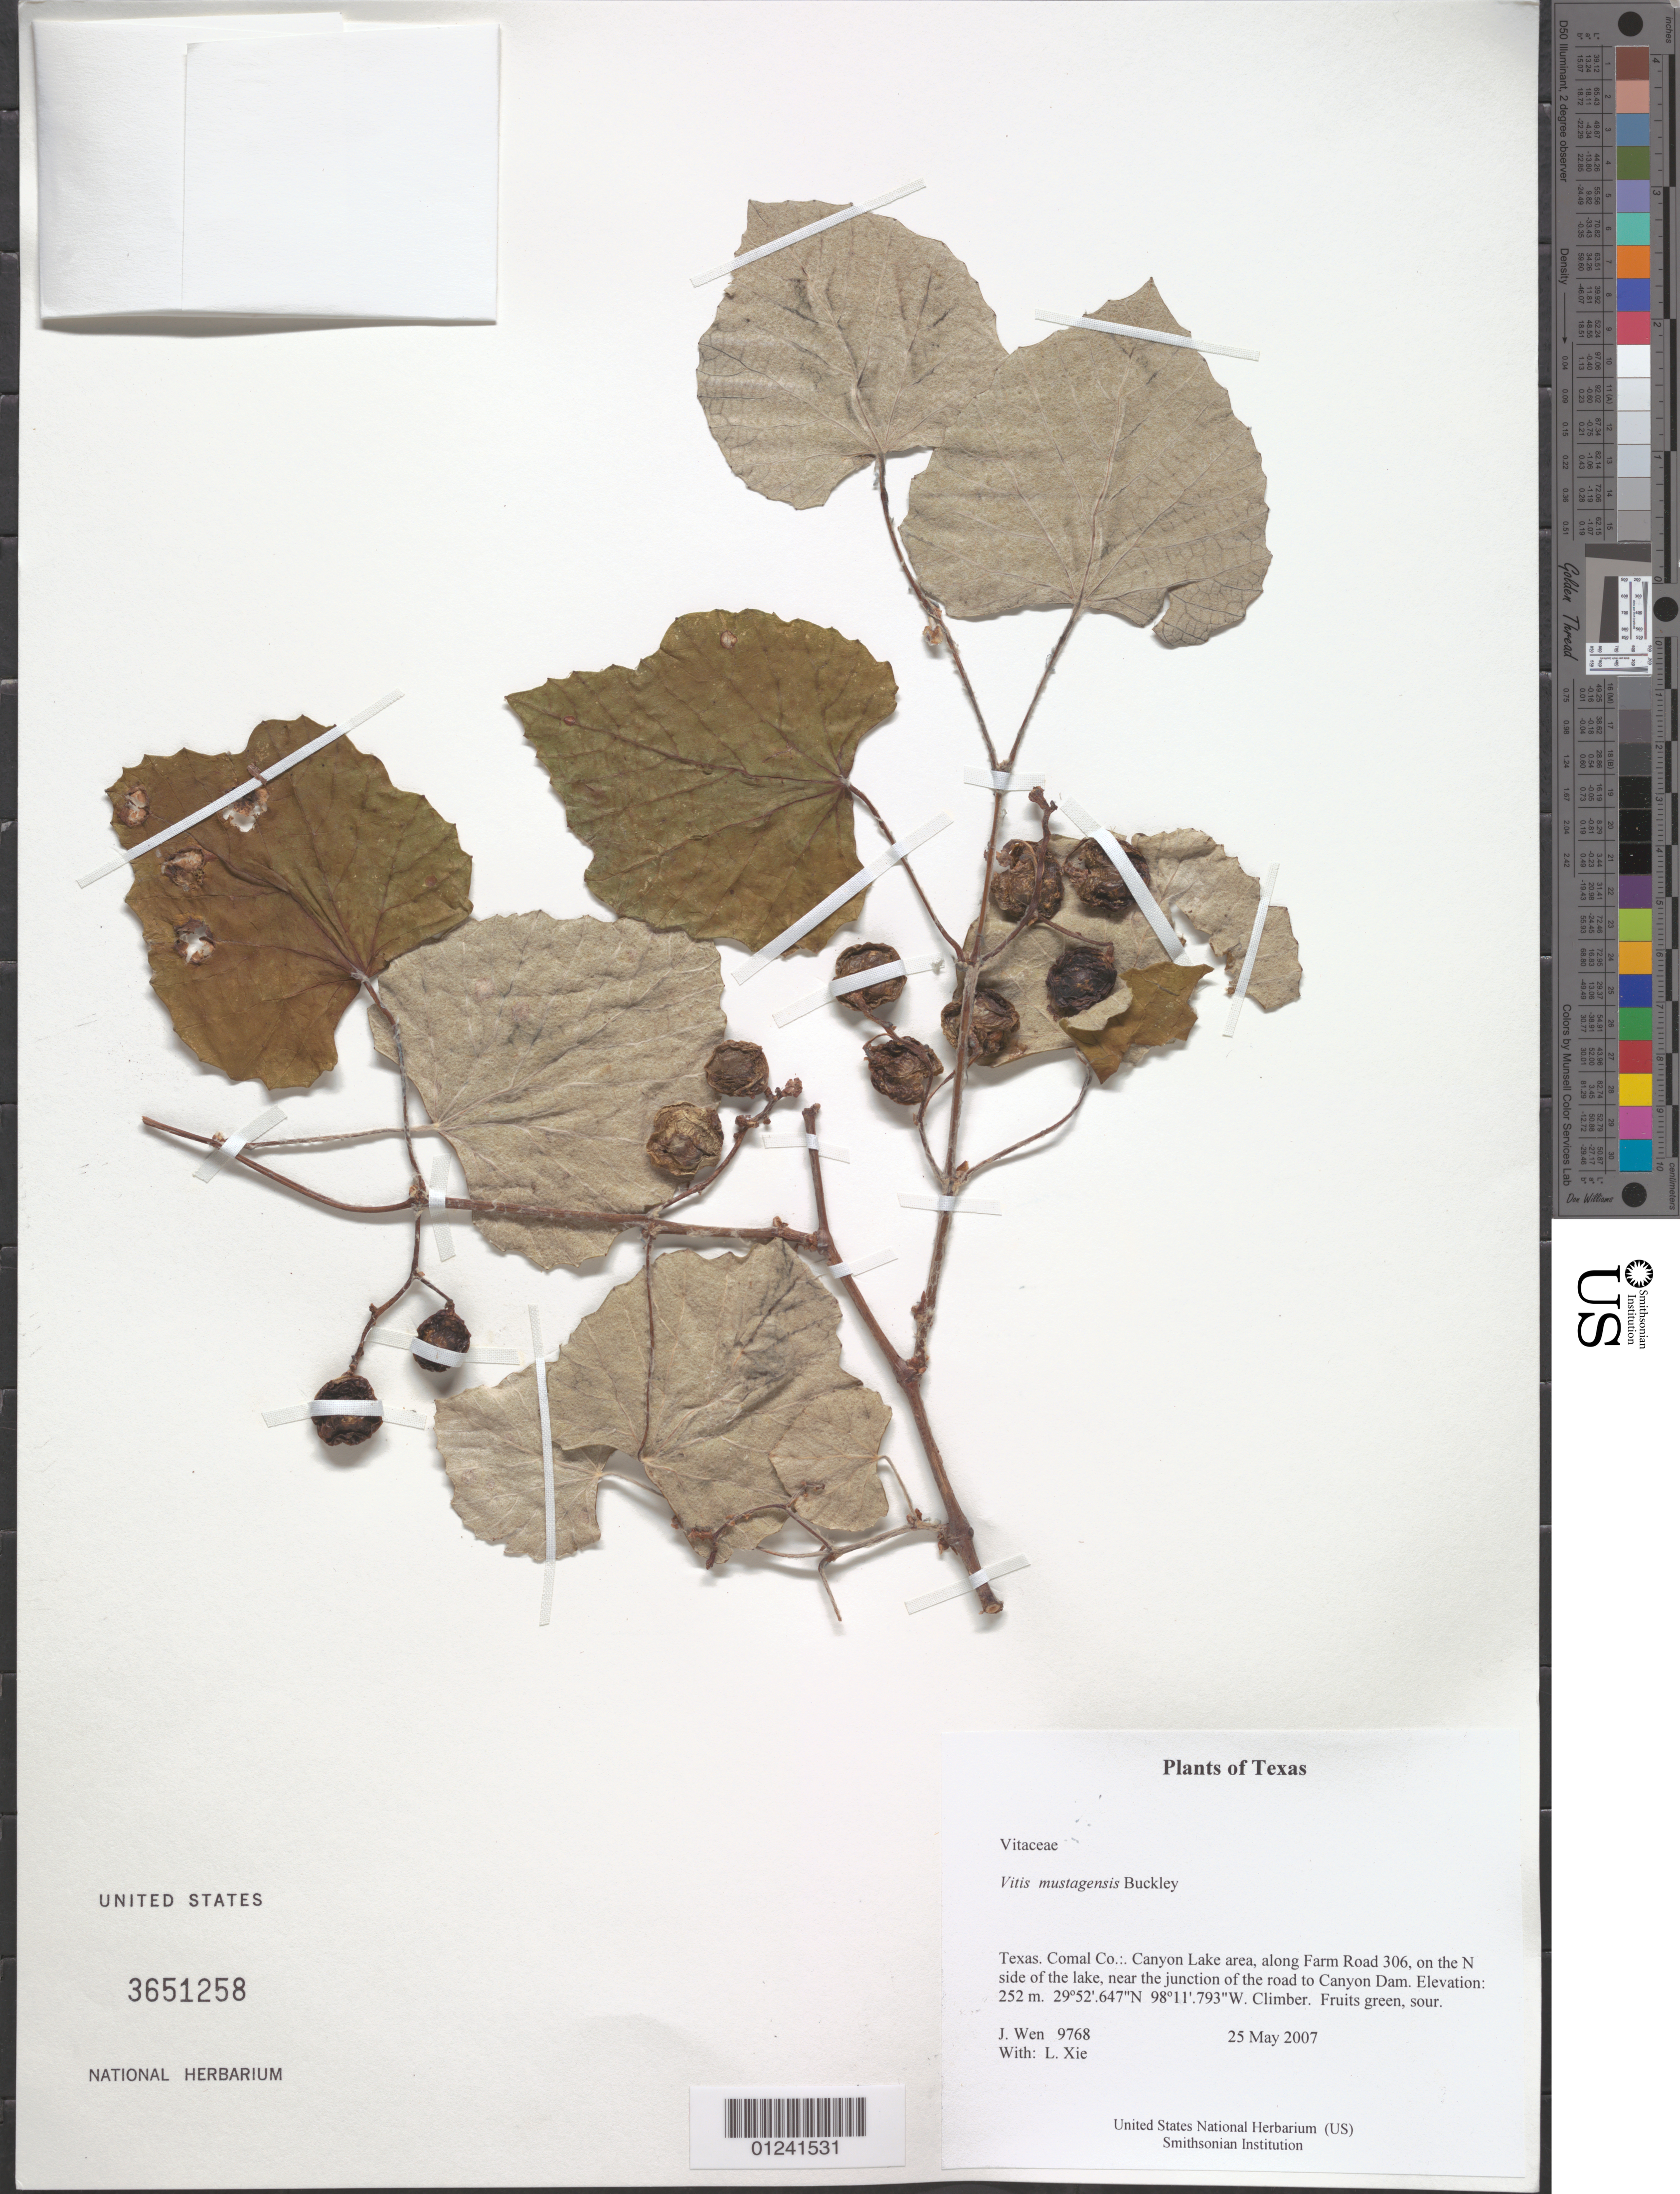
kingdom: Plantae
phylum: Tracheophyta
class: Magnoliopsida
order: Vitales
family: Vitaceae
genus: Vitis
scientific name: Vitis mustangensis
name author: Buckley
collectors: J. Wen & L. Xie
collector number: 9768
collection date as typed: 25 May 2007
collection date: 2007-05-25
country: United States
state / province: Texas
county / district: Comal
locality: Canyon Lake area, along Farm Road 306, on the N side of the lake, near the junction of the road to Canyon Dam.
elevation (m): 252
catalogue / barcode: US 3651258